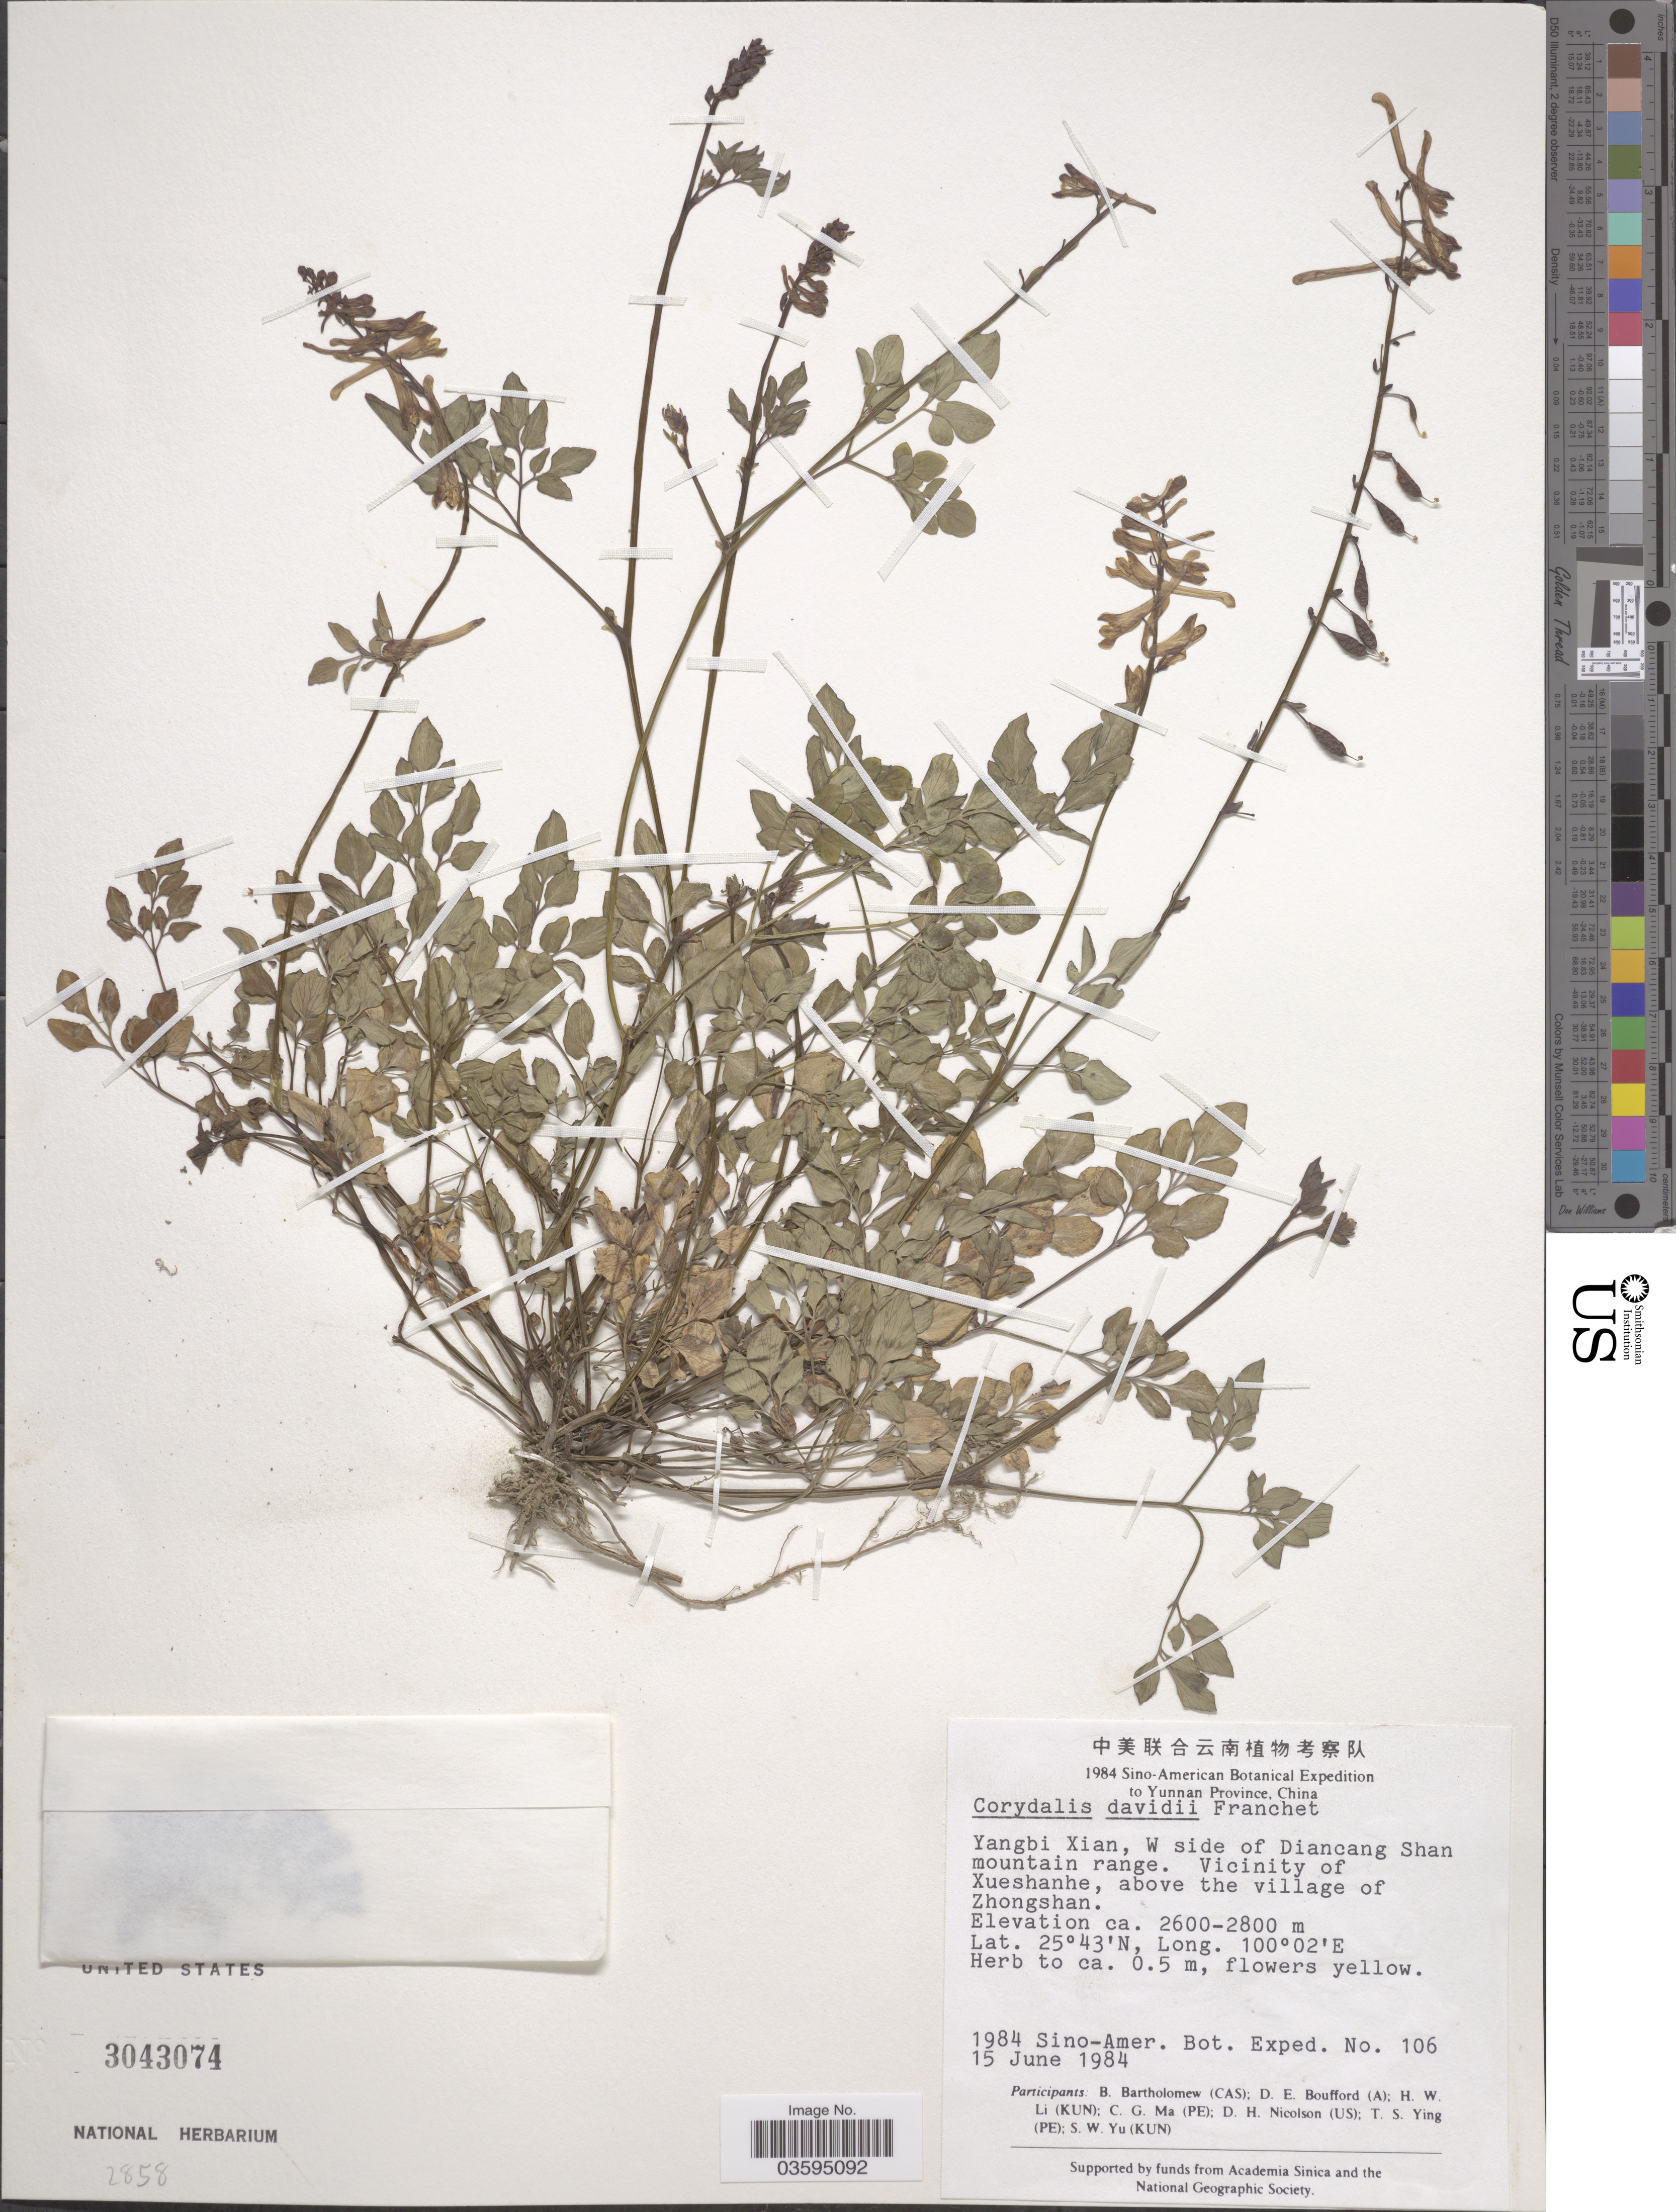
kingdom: Plantae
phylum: Tracheophyta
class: Magnoliopsida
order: Ranunculales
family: Papaveraceae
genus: Corydalis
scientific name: Corydalis davidii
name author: Franch.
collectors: Sino-Amer. Bot. Exped. 1984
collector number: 106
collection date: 1984-06-15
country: China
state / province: Yunnan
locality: Yangbi Xian, W side of Diancang Shan mountain range. Vicinity of Xueshanhe, above the village of Zhongsan.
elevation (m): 2600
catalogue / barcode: US 3043074